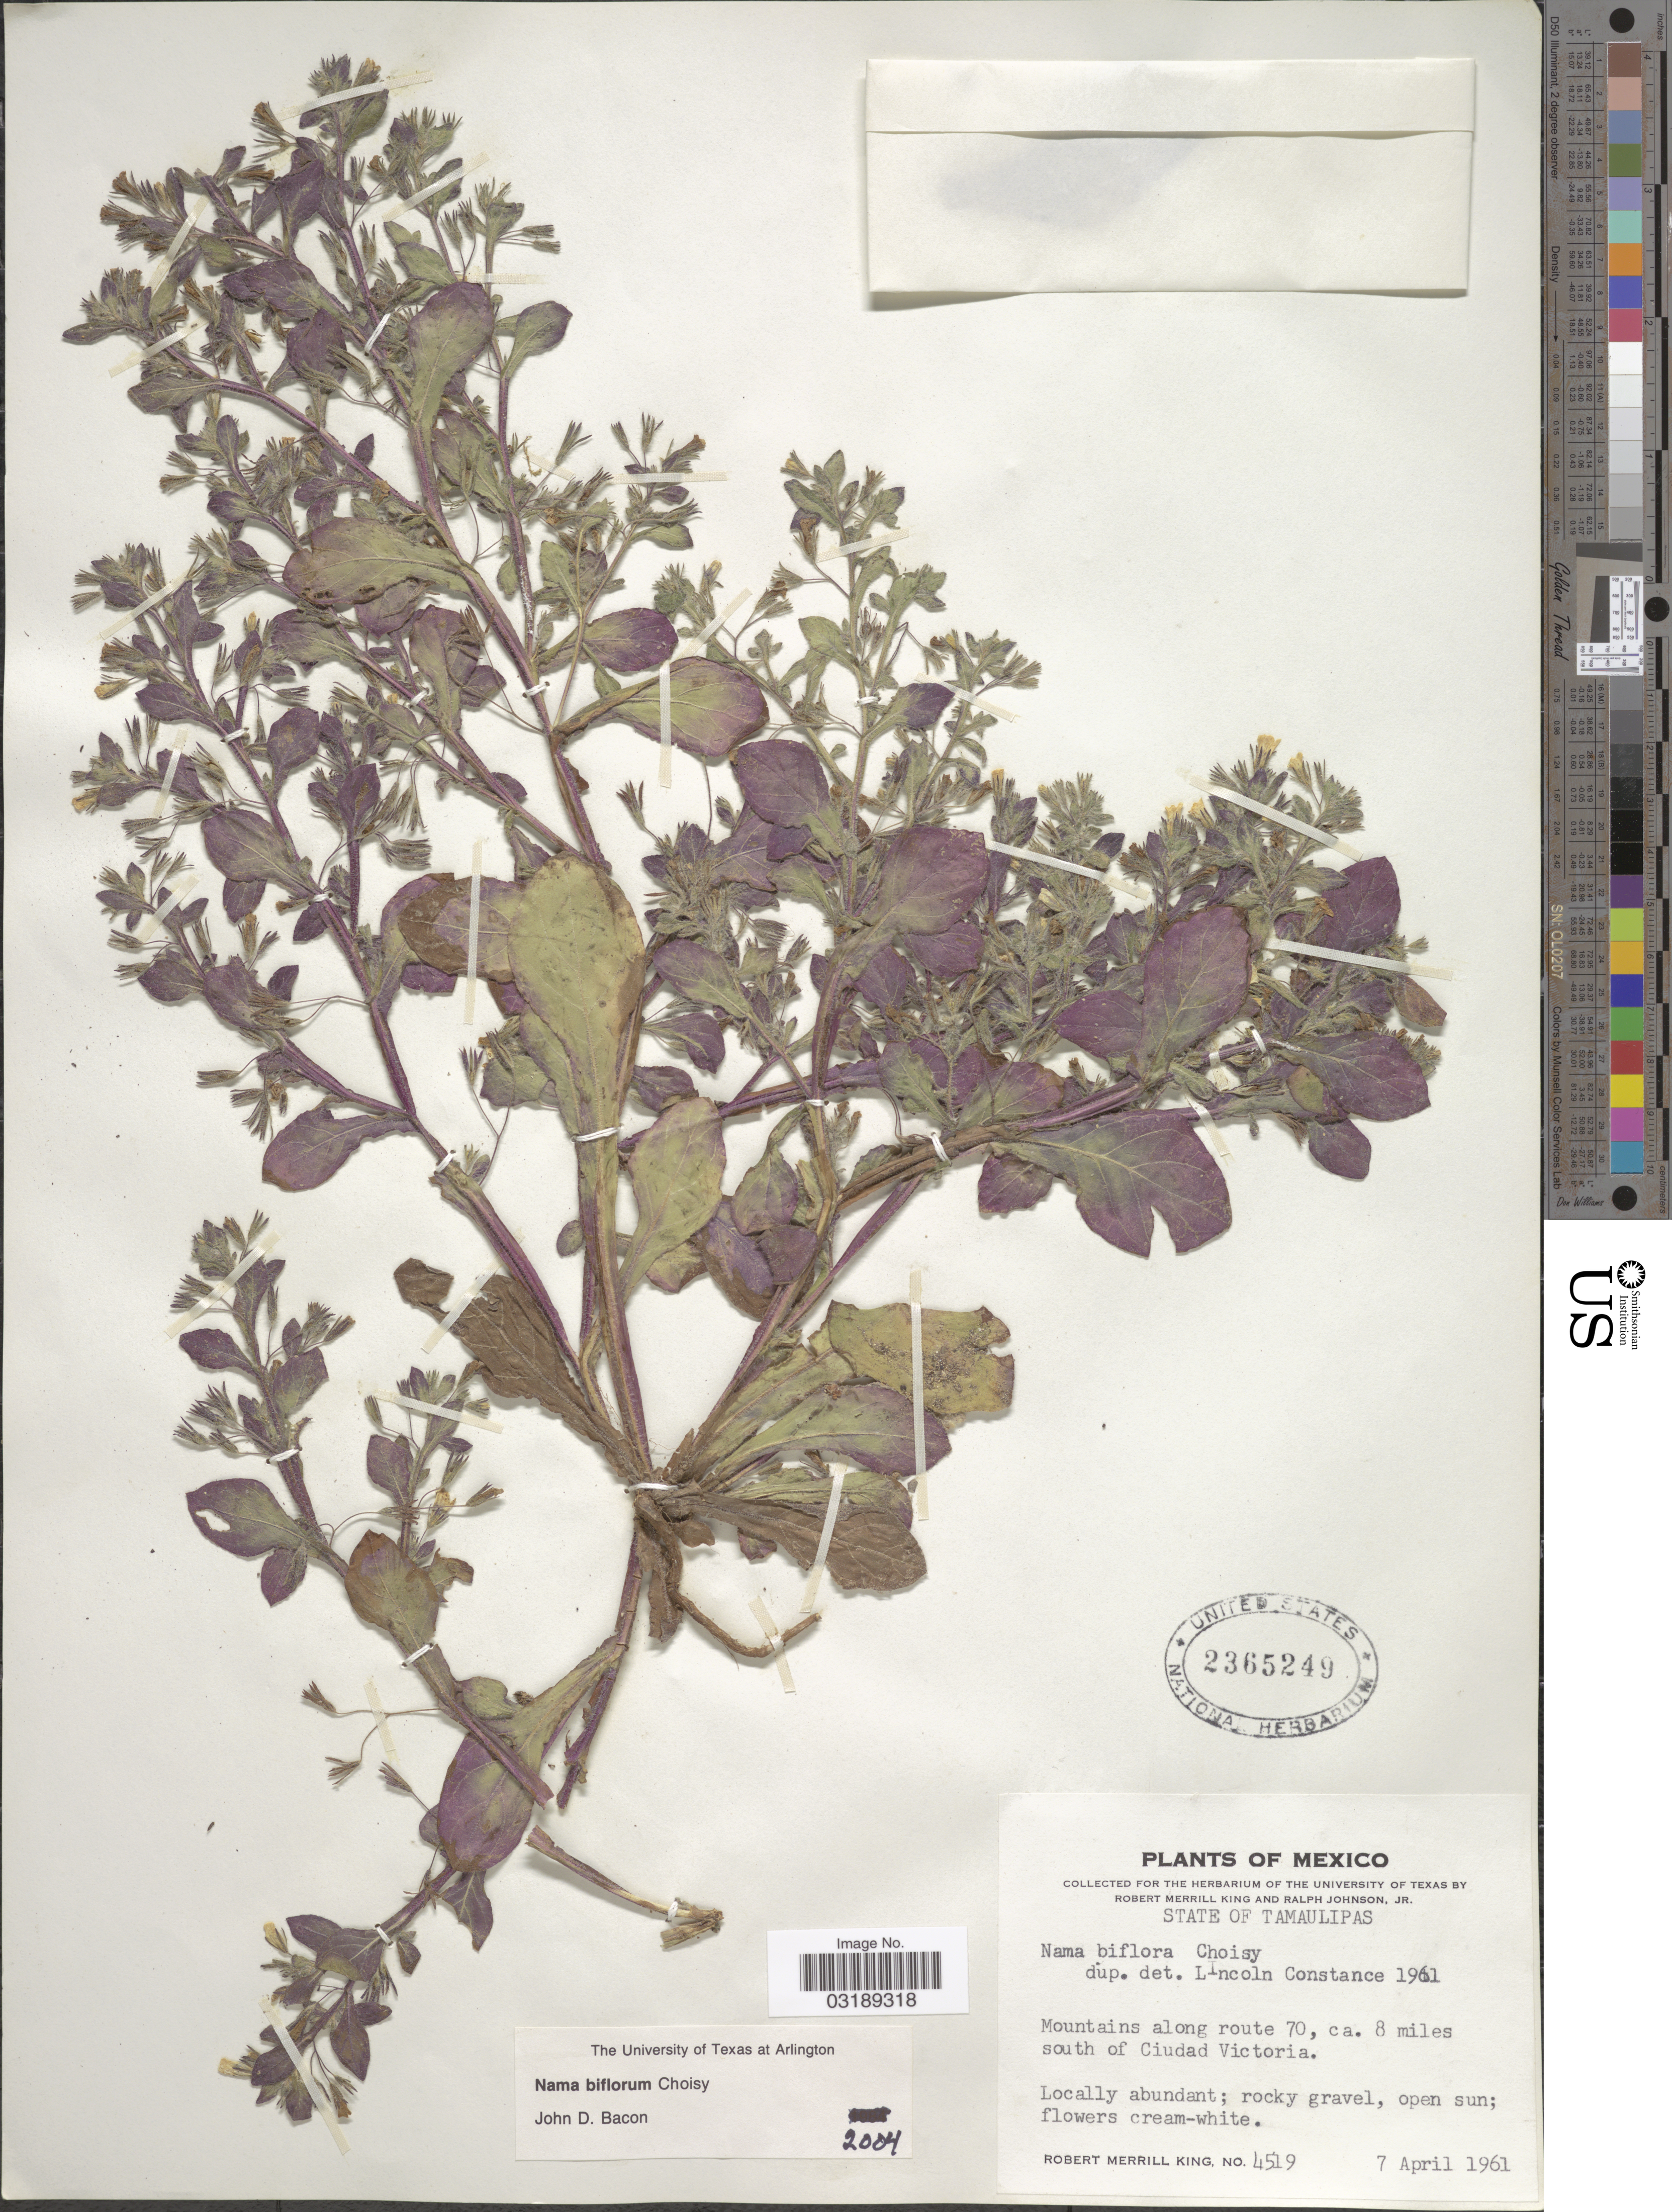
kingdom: Plantae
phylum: Tracheophyta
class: Magnoliopsida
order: Boraginales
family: Namaceae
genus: Nama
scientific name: Nama biflora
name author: Choisy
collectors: R. M. King & R. Johnson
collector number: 4519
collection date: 1961-04-07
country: Mexico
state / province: Tamaulipas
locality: Mountains along route 70, ca. 8 miles south of Ciudad Victoria.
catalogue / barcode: US 2365249